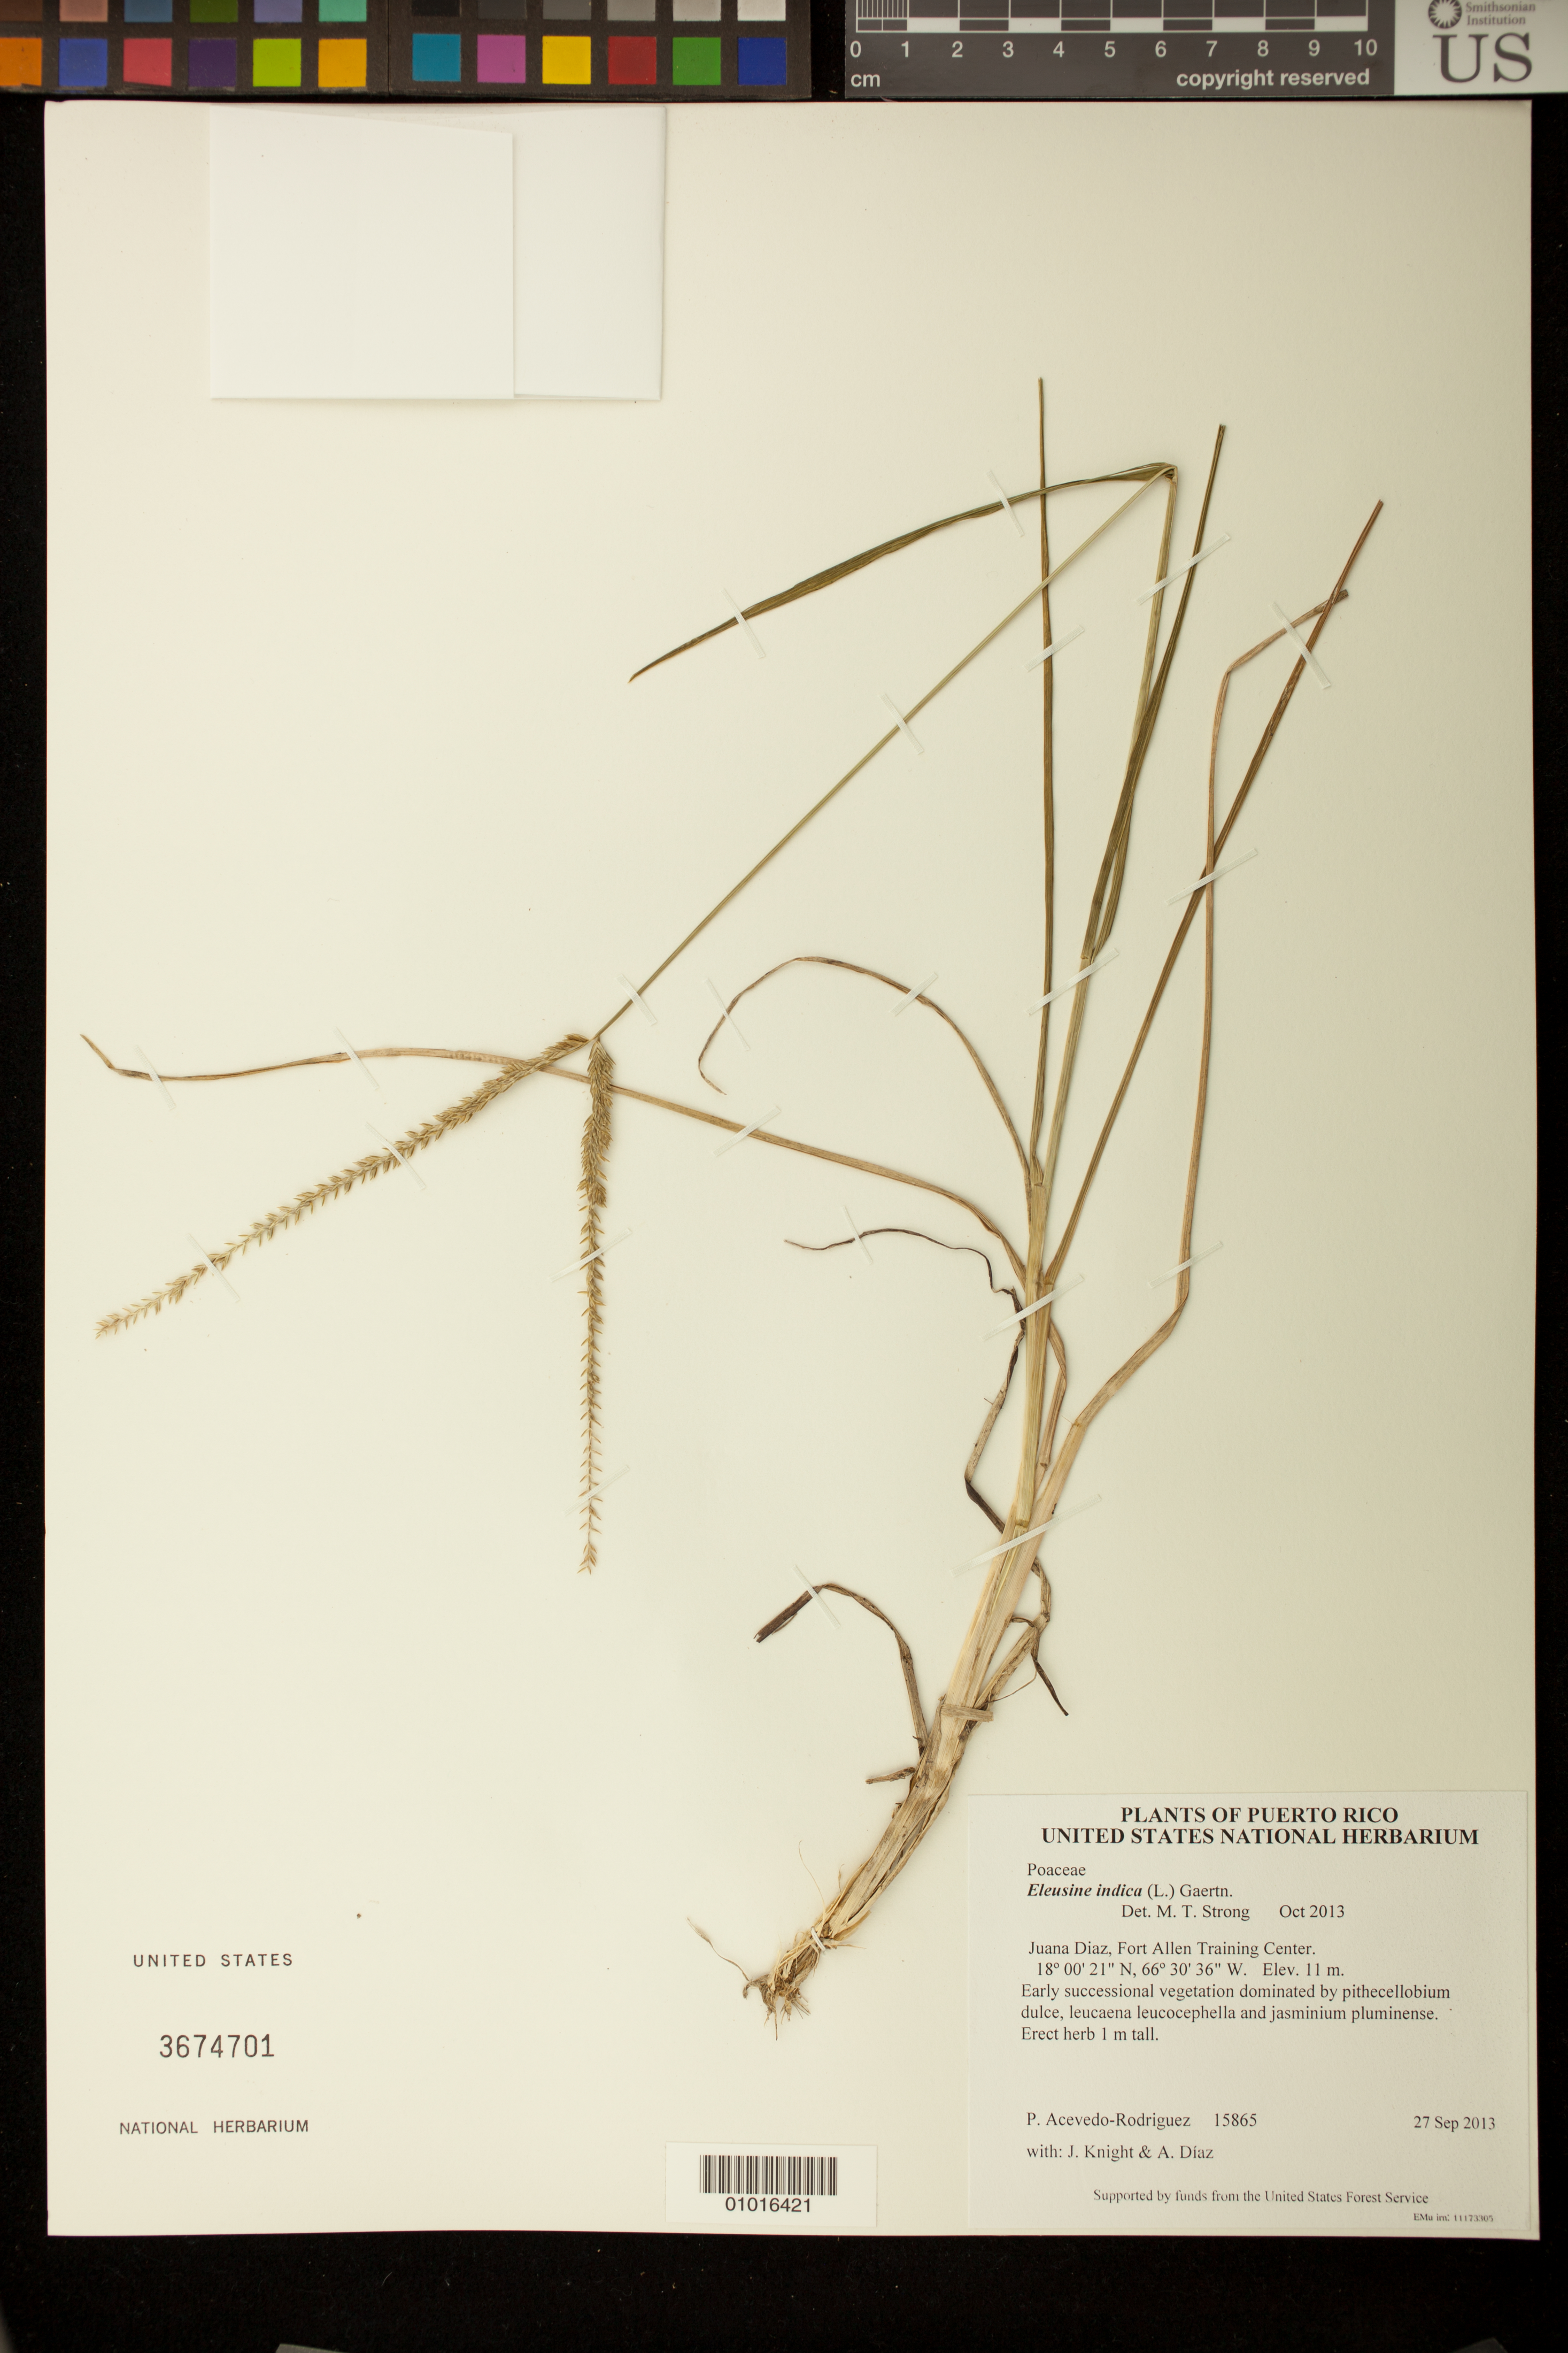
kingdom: Plantae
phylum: Tracheophyta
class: Liliopsida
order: Poales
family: Poaceae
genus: Eleusine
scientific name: Eleusine indica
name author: (L.) Gaertn.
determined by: Strong, M. T., (US), Smithsonian Institution - National Museum of Natural History (UNITED STATES)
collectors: P. Acevedo-Rodr., J. Knight & A. Díaz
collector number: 15865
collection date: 2013-09-27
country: Puerto Rico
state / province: Juana Diaz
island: Puerto Rico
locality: Fort Allen Training Center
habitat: Early successional vegetation dominated by pithecellobium dulce, leucaena leucocephella and jasminium pluminense.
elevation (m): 11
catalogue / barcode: US 3674701